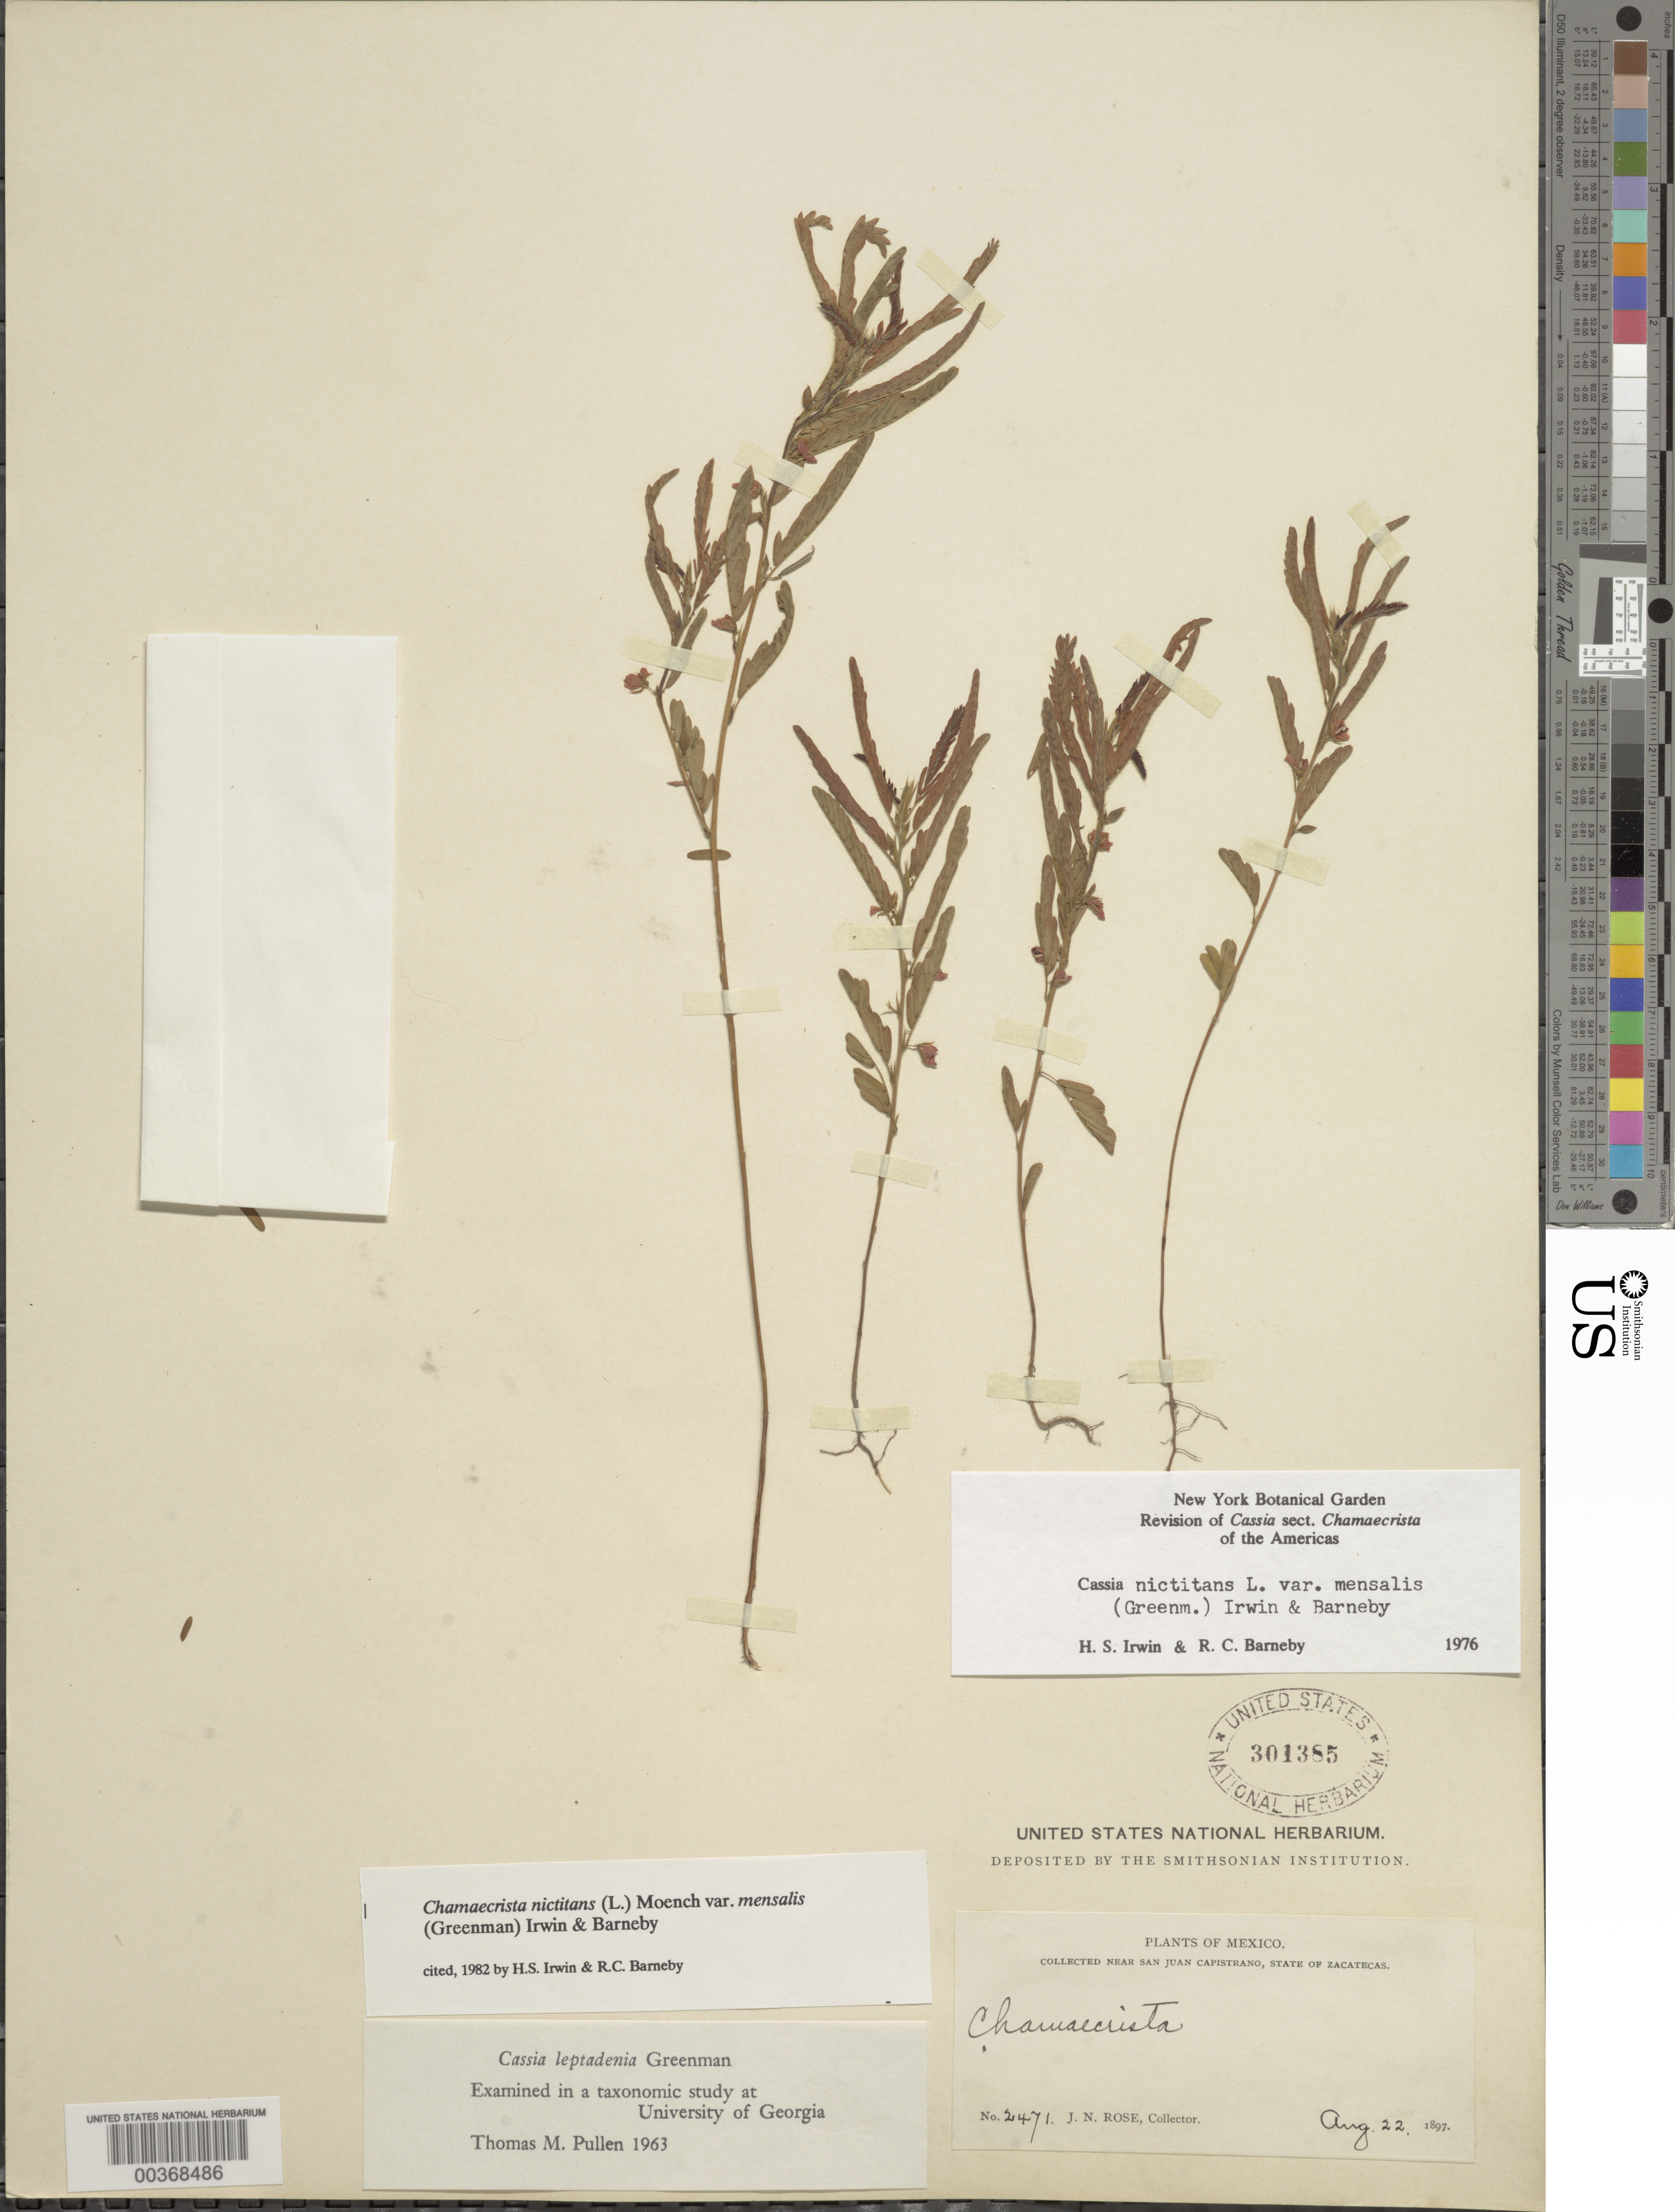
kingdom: Plantae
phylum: Tracheophyta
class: Magnoliopsida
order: Fabales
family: Fabaceae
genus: Chamaecrista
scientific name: Chamaecrista nictitans var. mensalis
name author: (Greenm.) H.S. Irwin & Barneby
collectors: J. N. Rose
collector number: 2471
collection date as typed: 22 Aug 1897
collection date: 1897-08-22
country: Mexico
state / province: Zacatecas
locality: Near san juan capistrano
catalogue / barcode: US 301385